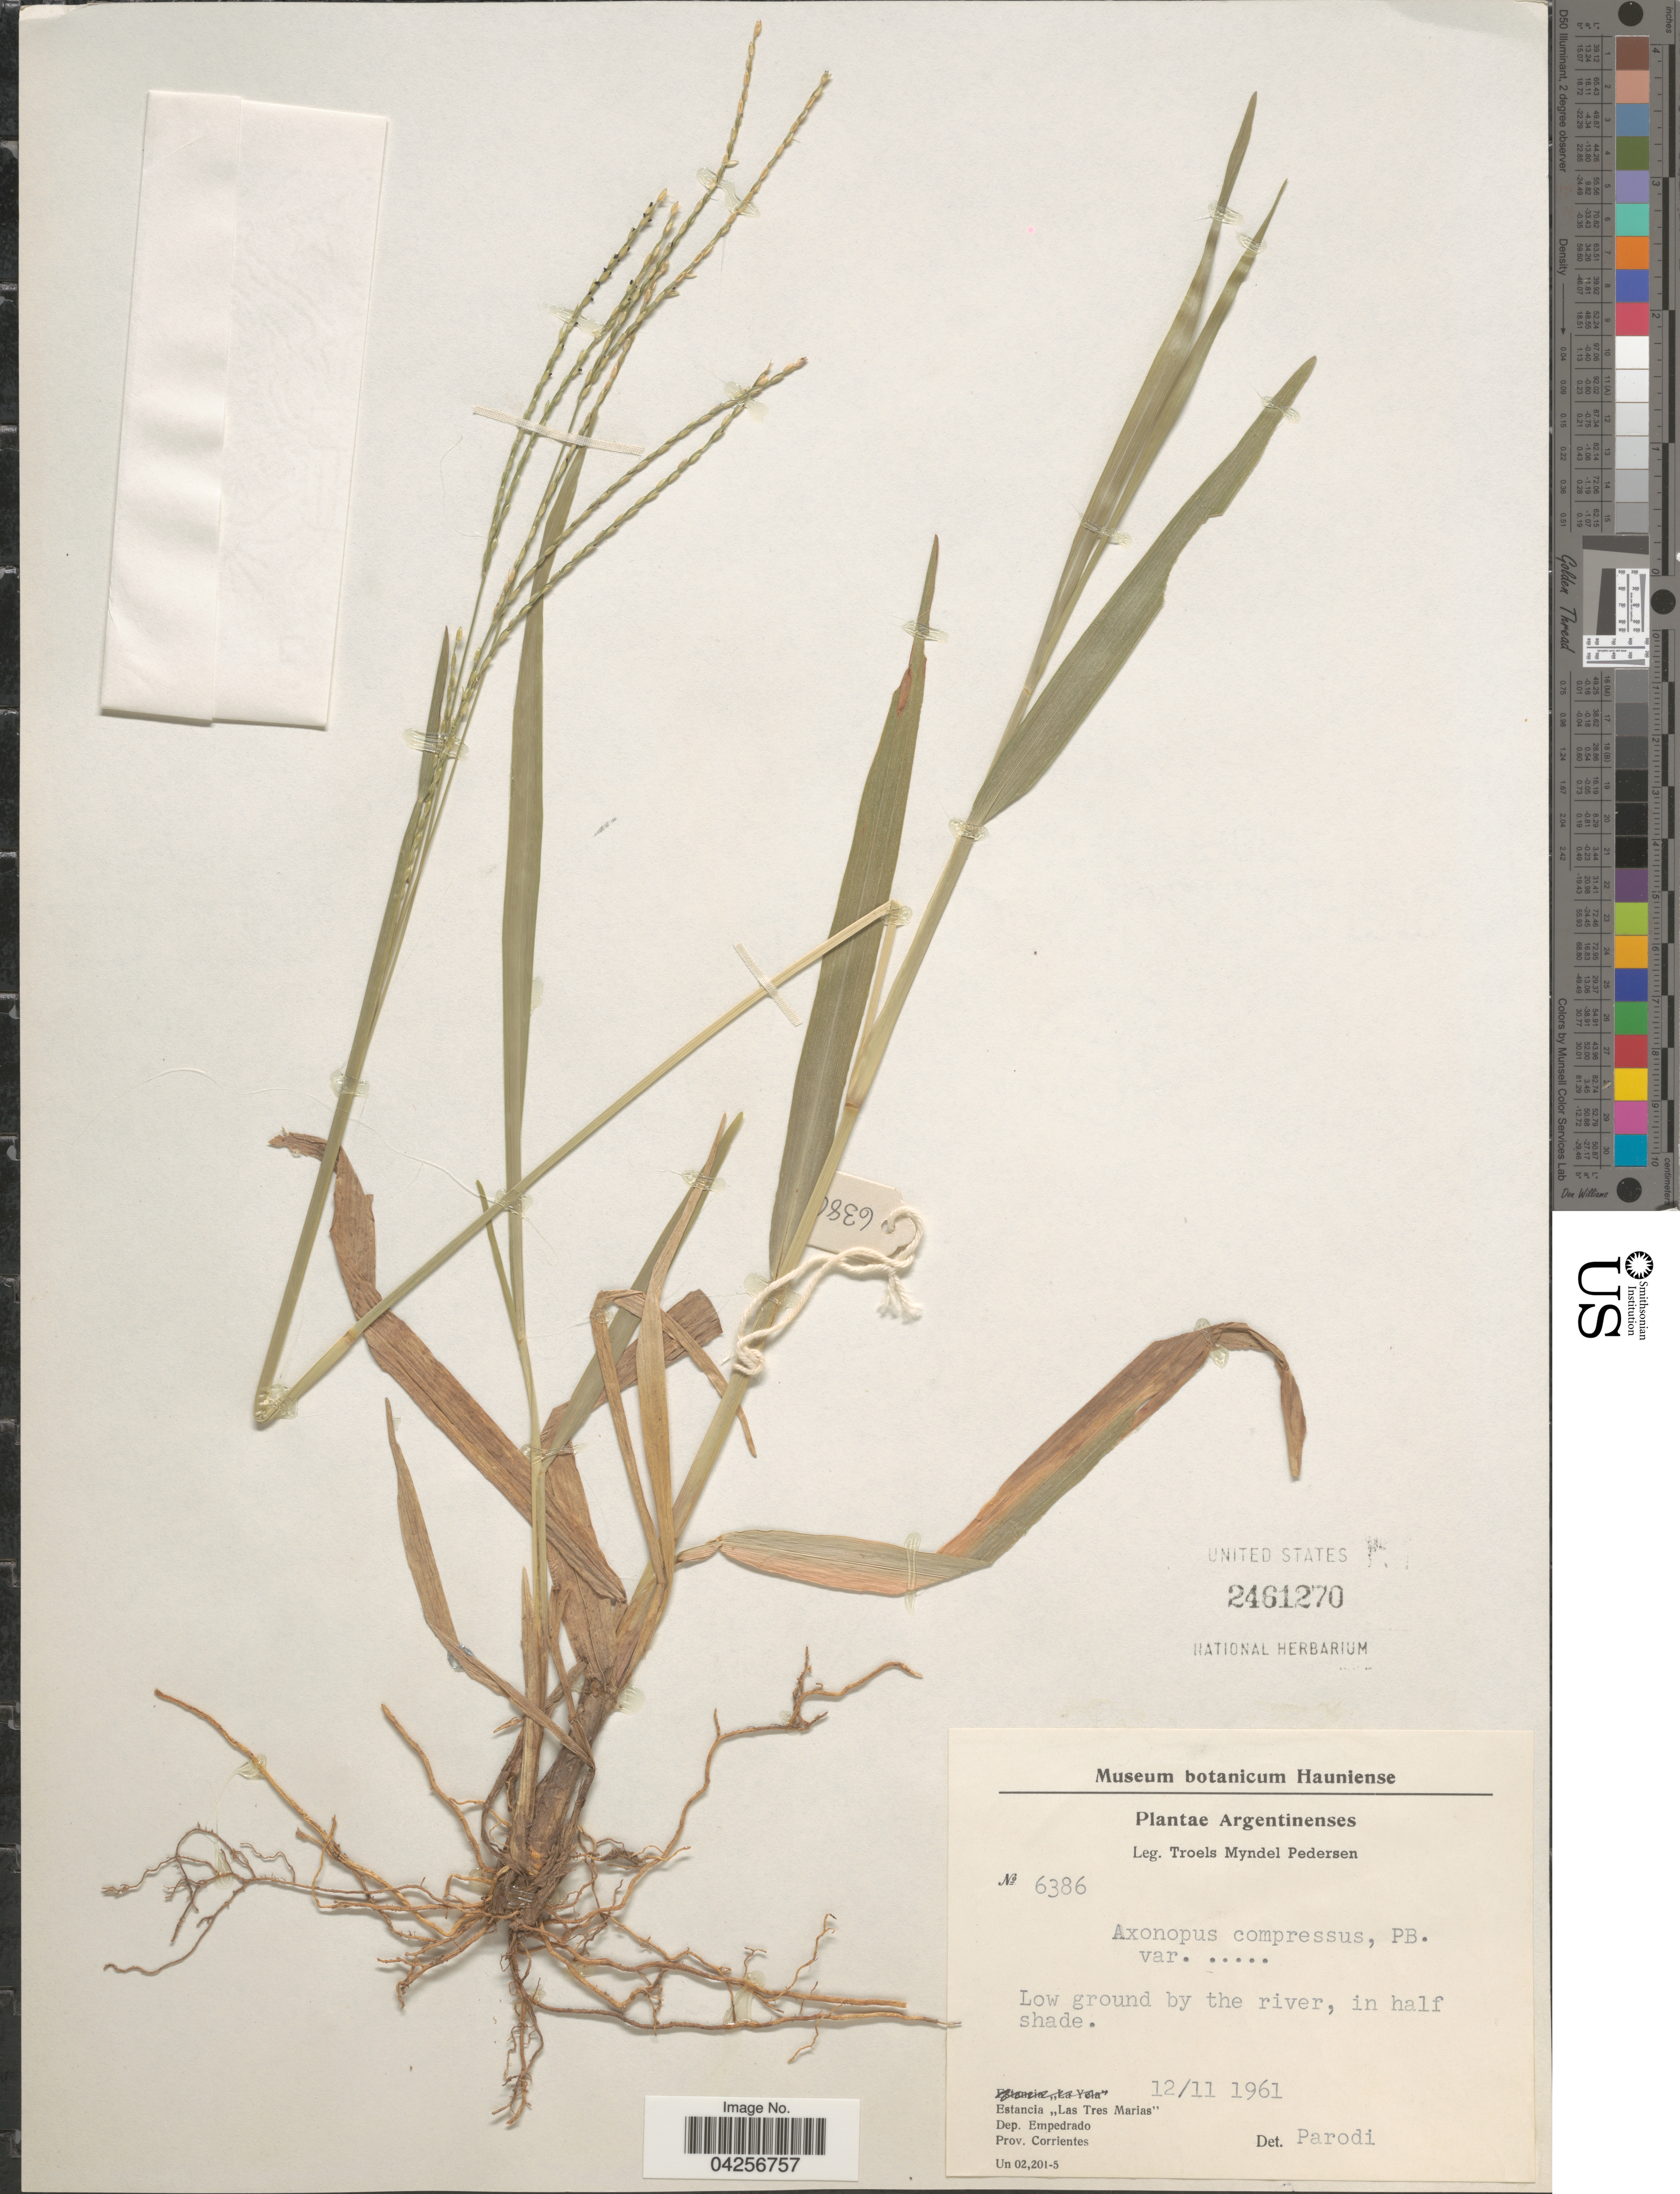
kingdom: Plantae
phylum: Tracheophyta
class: Liliopsida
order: Poales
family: Poaceae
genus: Axonopus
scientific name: Axonopus compressus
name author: (Sw.) P. Beauv.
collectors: T. Pederson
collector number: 6386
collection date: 1961-11-12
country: Argentina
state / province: Corrientes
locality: Estancia "Las Tres Marias". Dep. Empedrado.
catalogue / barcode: US 2461270